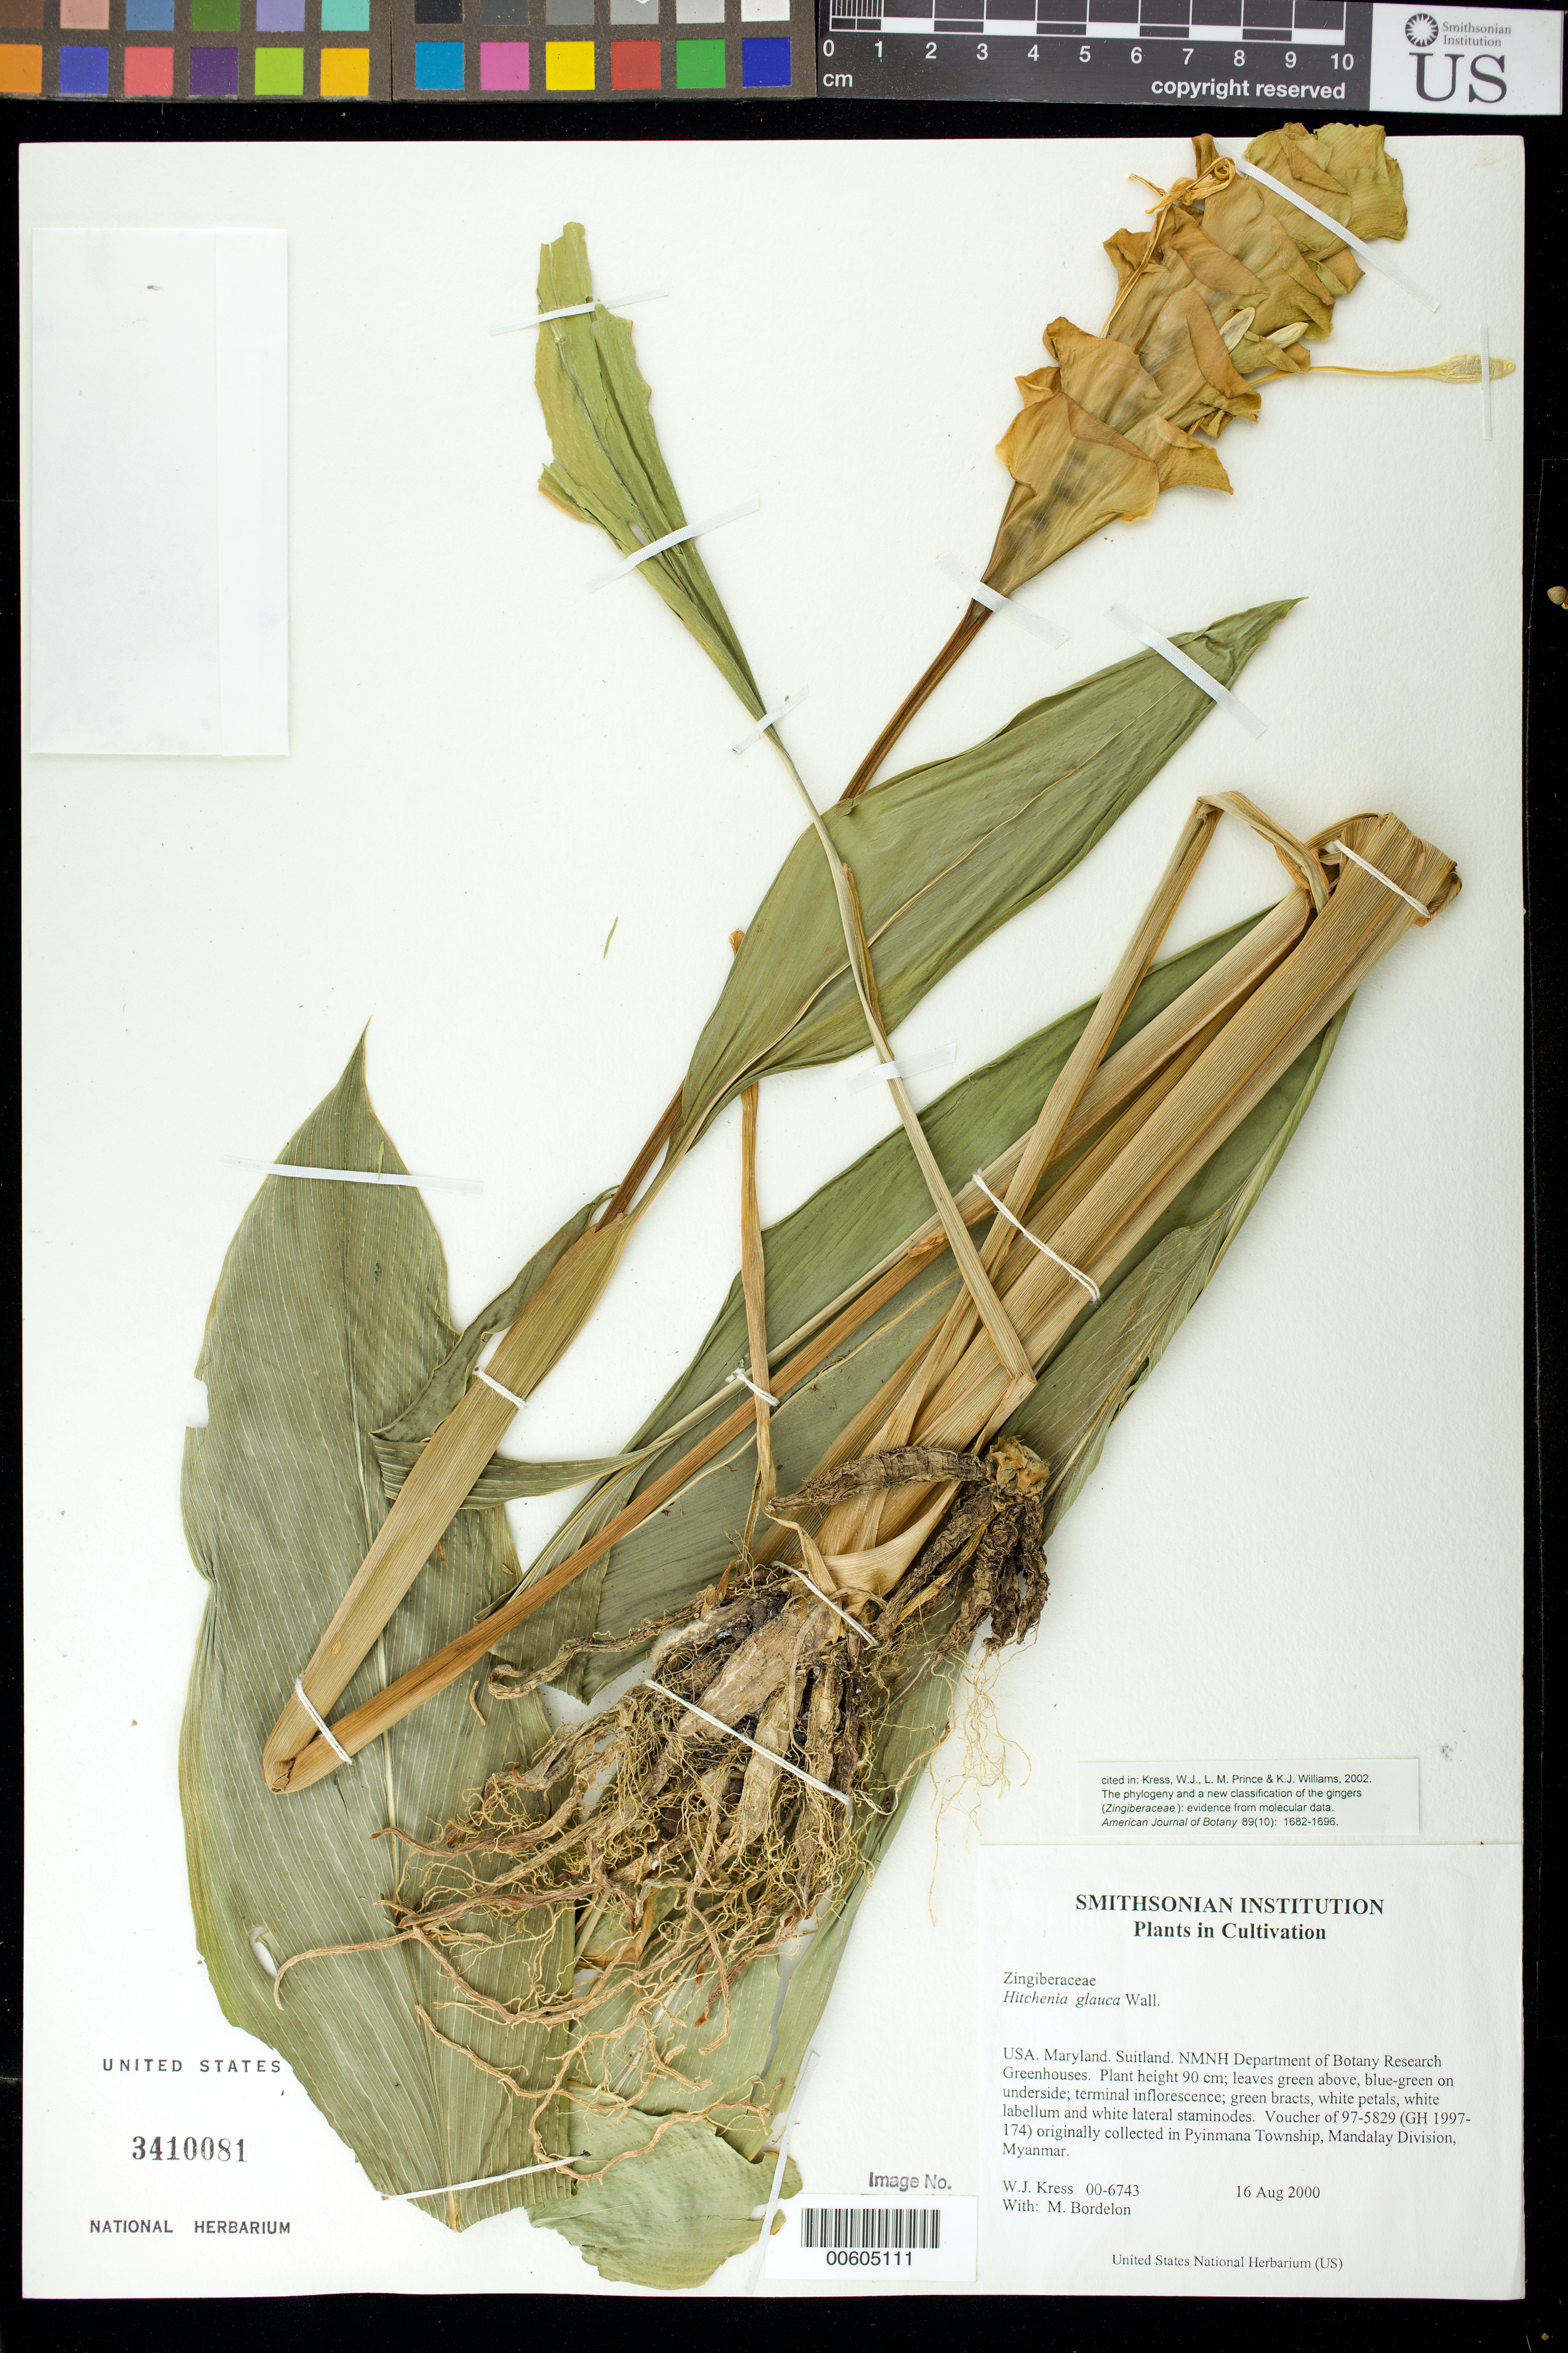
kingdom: Plantae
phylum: Tracheophyta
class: Liliopsida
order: Zingiberales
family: Zingiberaceae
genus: Curcuma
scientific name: Curcuma glauca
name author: (Wall.) Škornick.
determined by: Strong, M. T., (US), Smithsonian Institution - National Museum of Natural History (UNITED STATES)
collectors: W. J. Kress & M. Bordelon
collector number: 00-6743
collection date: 2000-08-16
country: United States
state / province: Maryland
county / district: Prince George's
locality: NMNH Botany Research Greenhouses. Suitland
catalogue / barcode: US 3410081